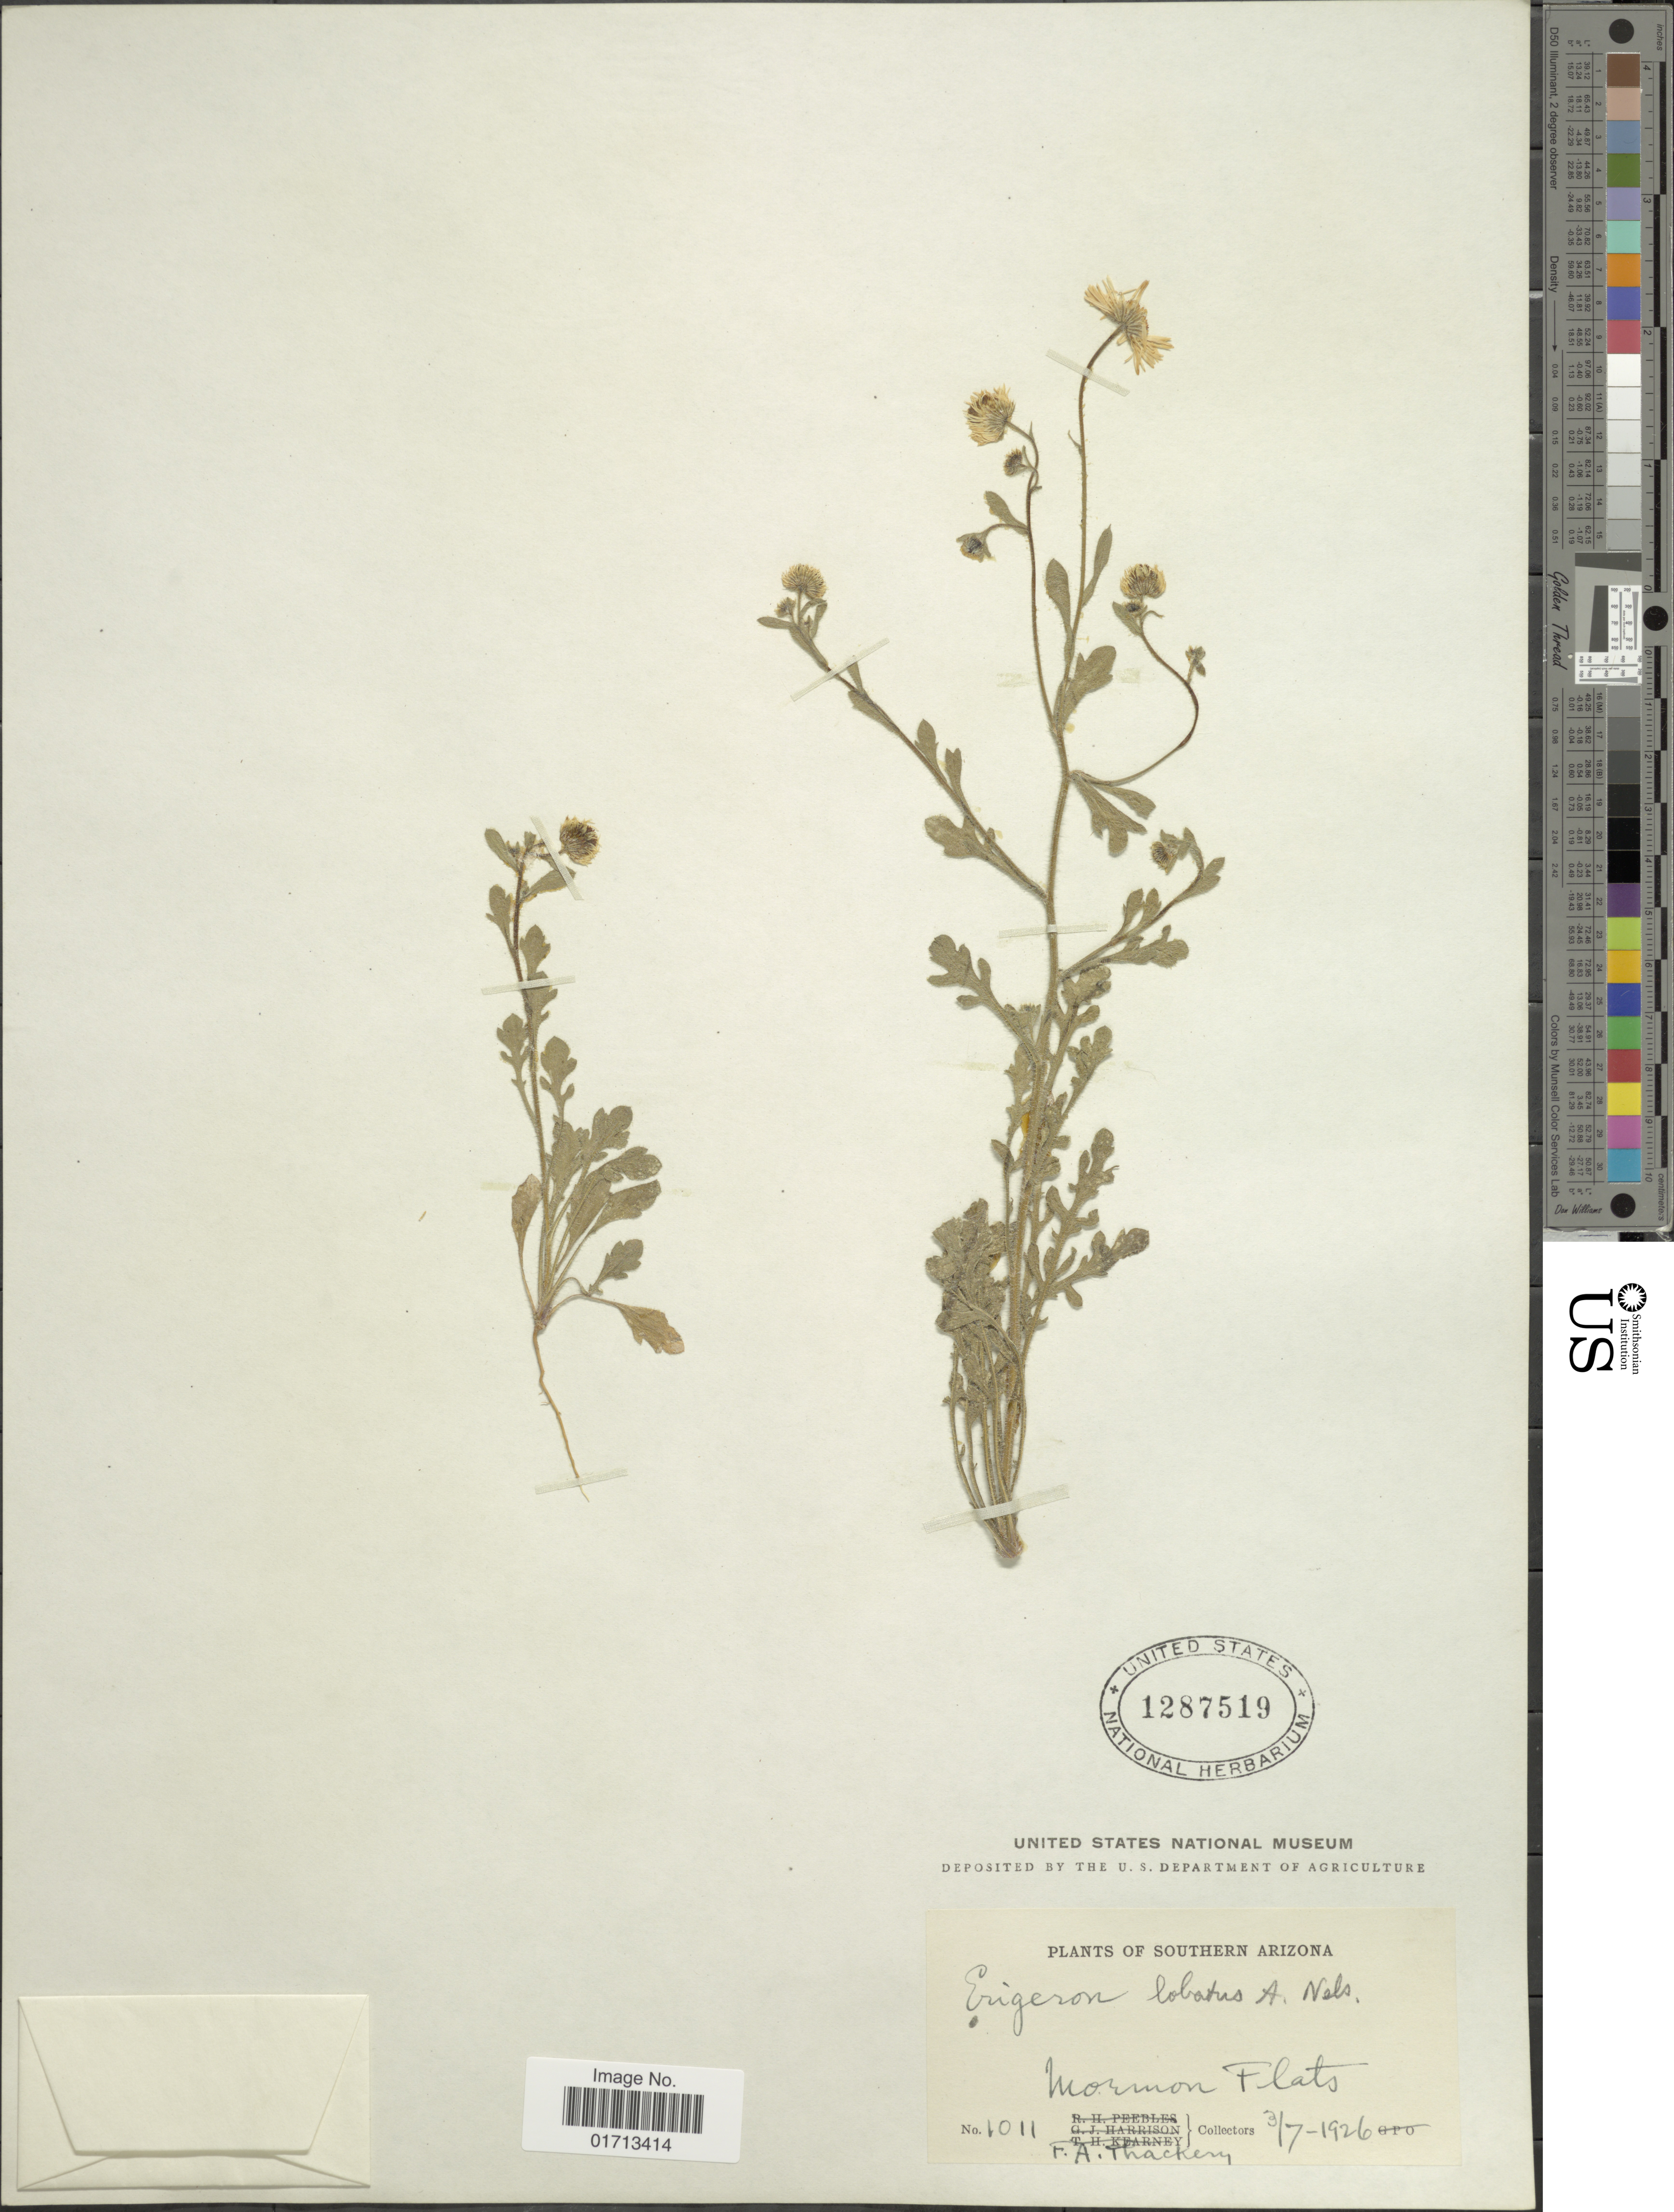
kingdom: Plantae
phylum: Tracheophyta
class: Magnoliopsida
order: Asterales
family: Asteraceae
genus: Erigeron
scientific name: Erigeron lobatus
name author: A. Nelson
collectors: F. Thackery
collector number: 1011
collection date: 1926-03-07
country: United States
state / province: Arizona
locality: Southern Arizona. Mormon Flats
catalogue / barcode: US 1287519